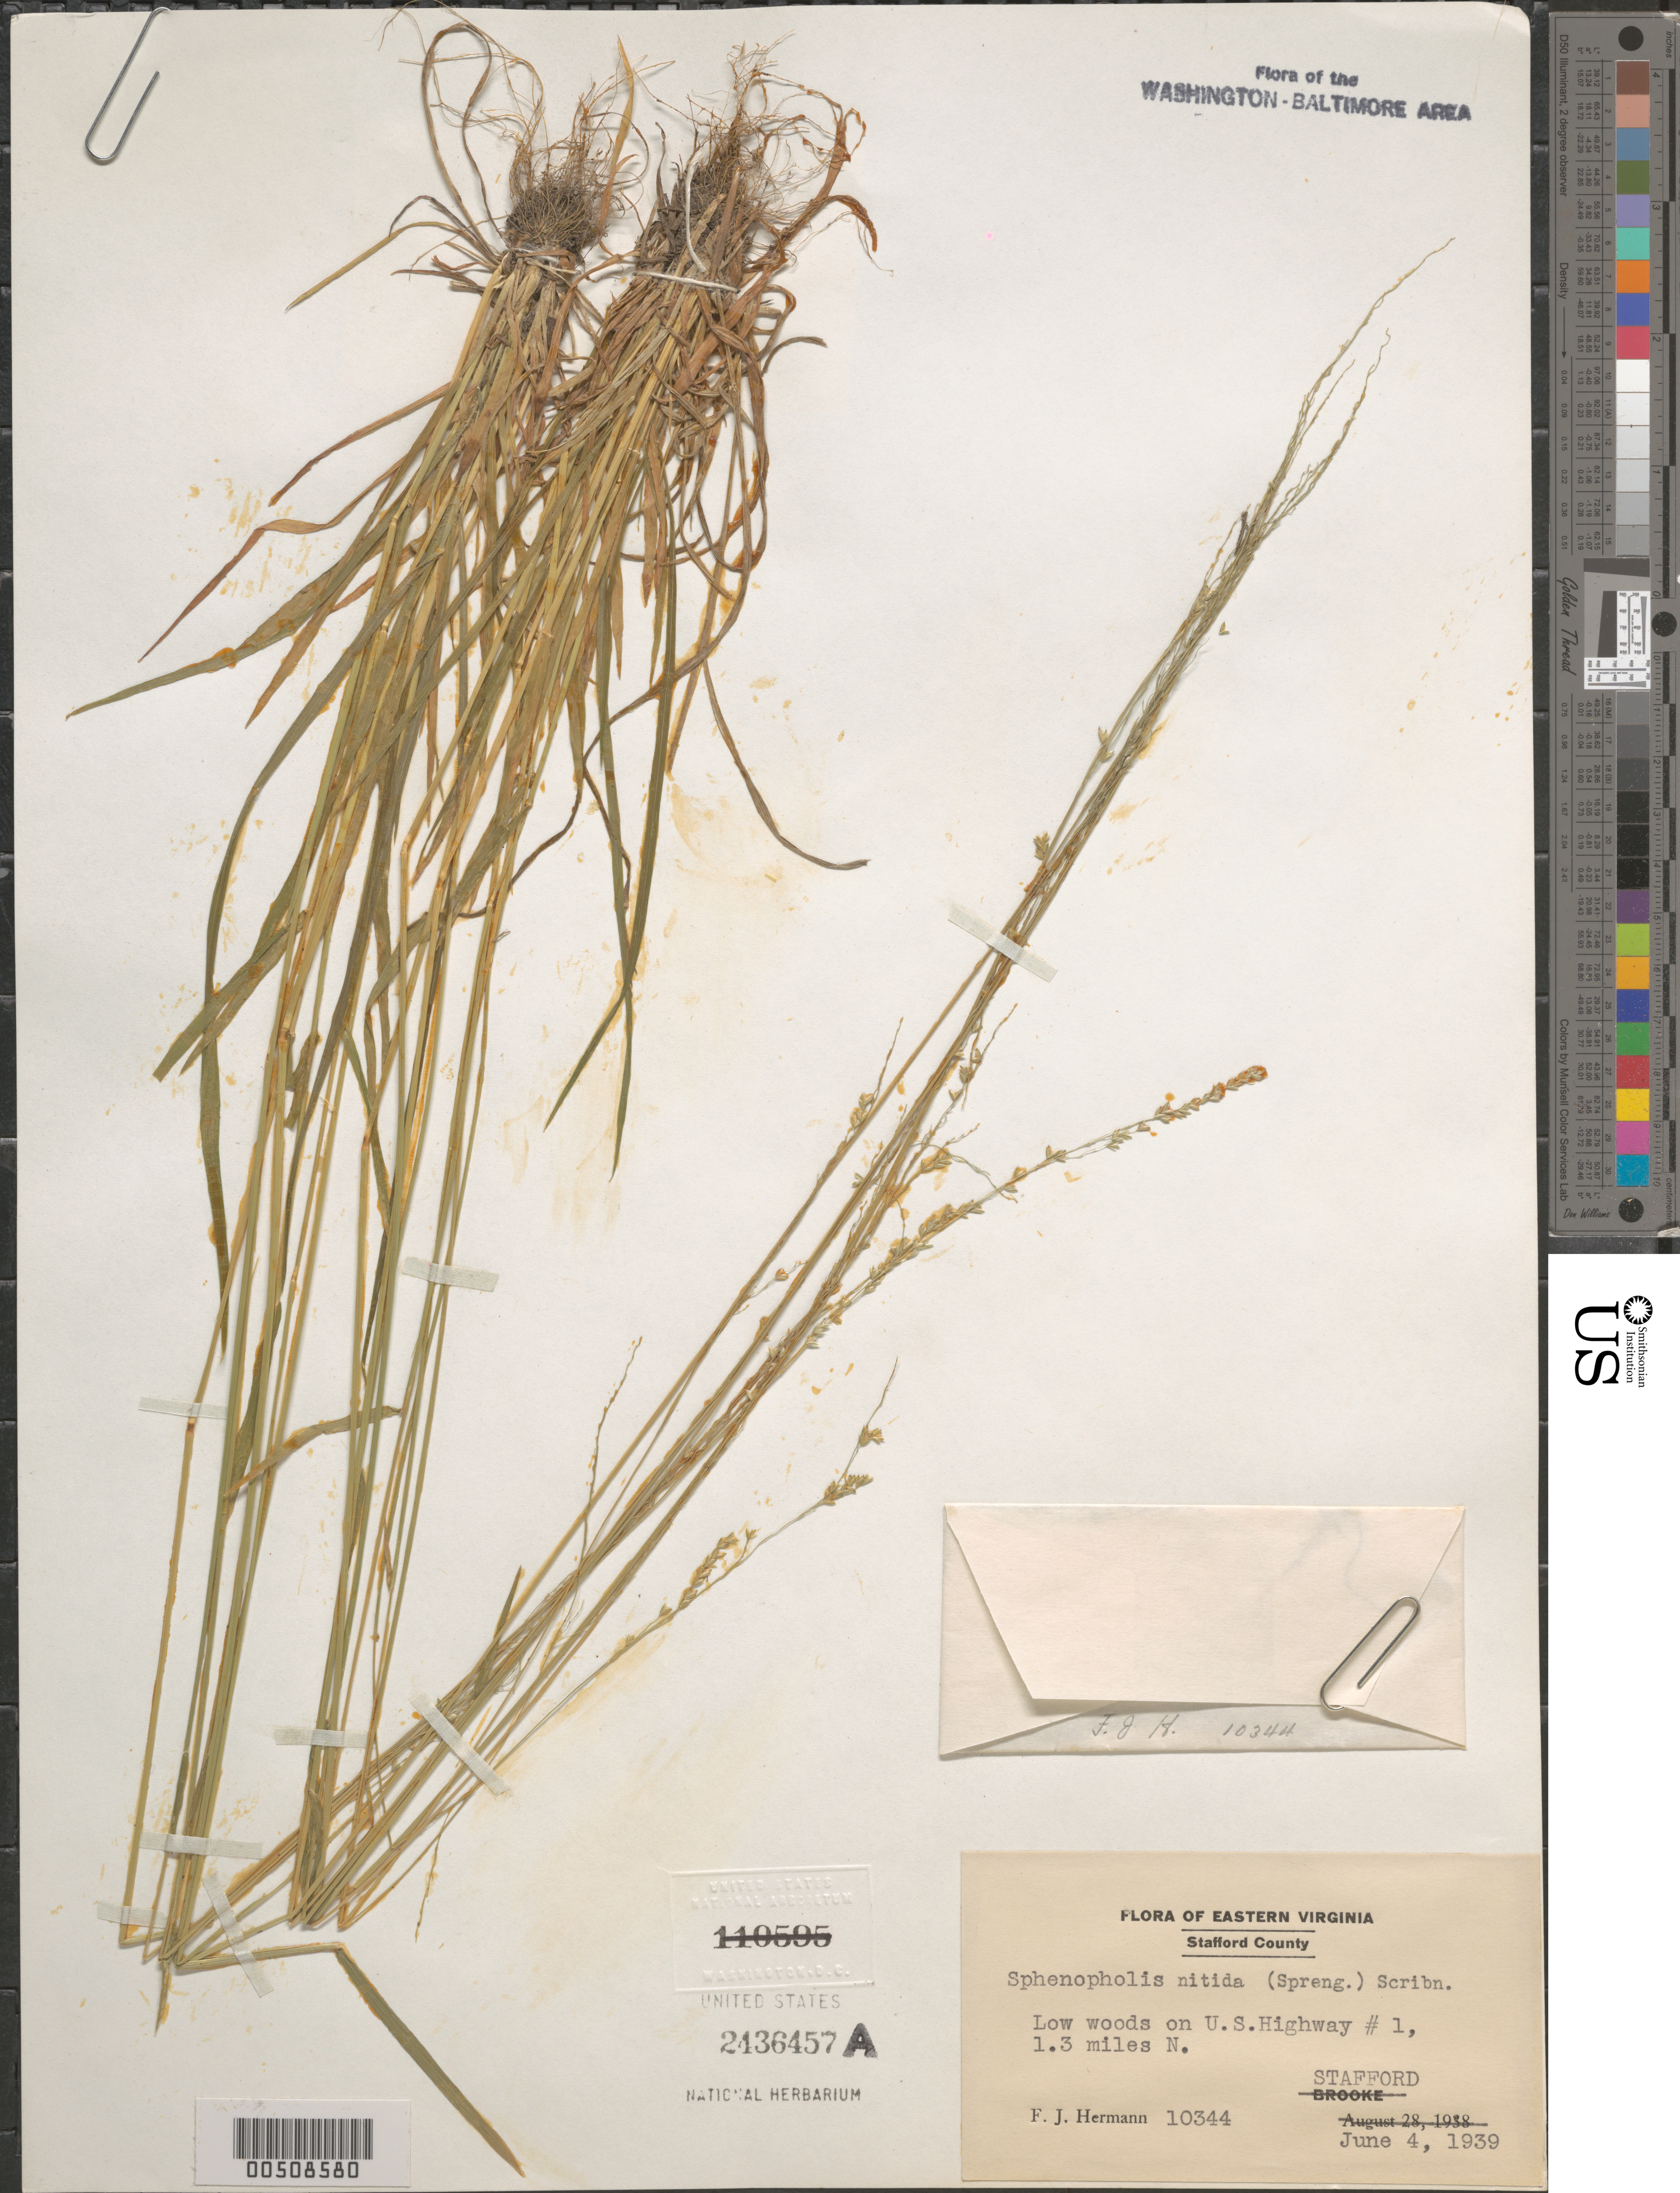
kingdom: Plantae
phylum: Tracheophyta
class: Liliopsida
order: Poales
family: Poaceae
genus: Sphenopholis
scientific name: Sphenopholis nitida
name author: (Biehler) Scribn.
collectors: F. J. Hermann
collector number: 10344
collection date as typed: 04 Jun 1939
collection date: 1939-06-04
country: United States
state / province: Virginia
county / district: Stafford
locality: US Highway #1, N of Stafford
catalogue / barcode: US 2436457A